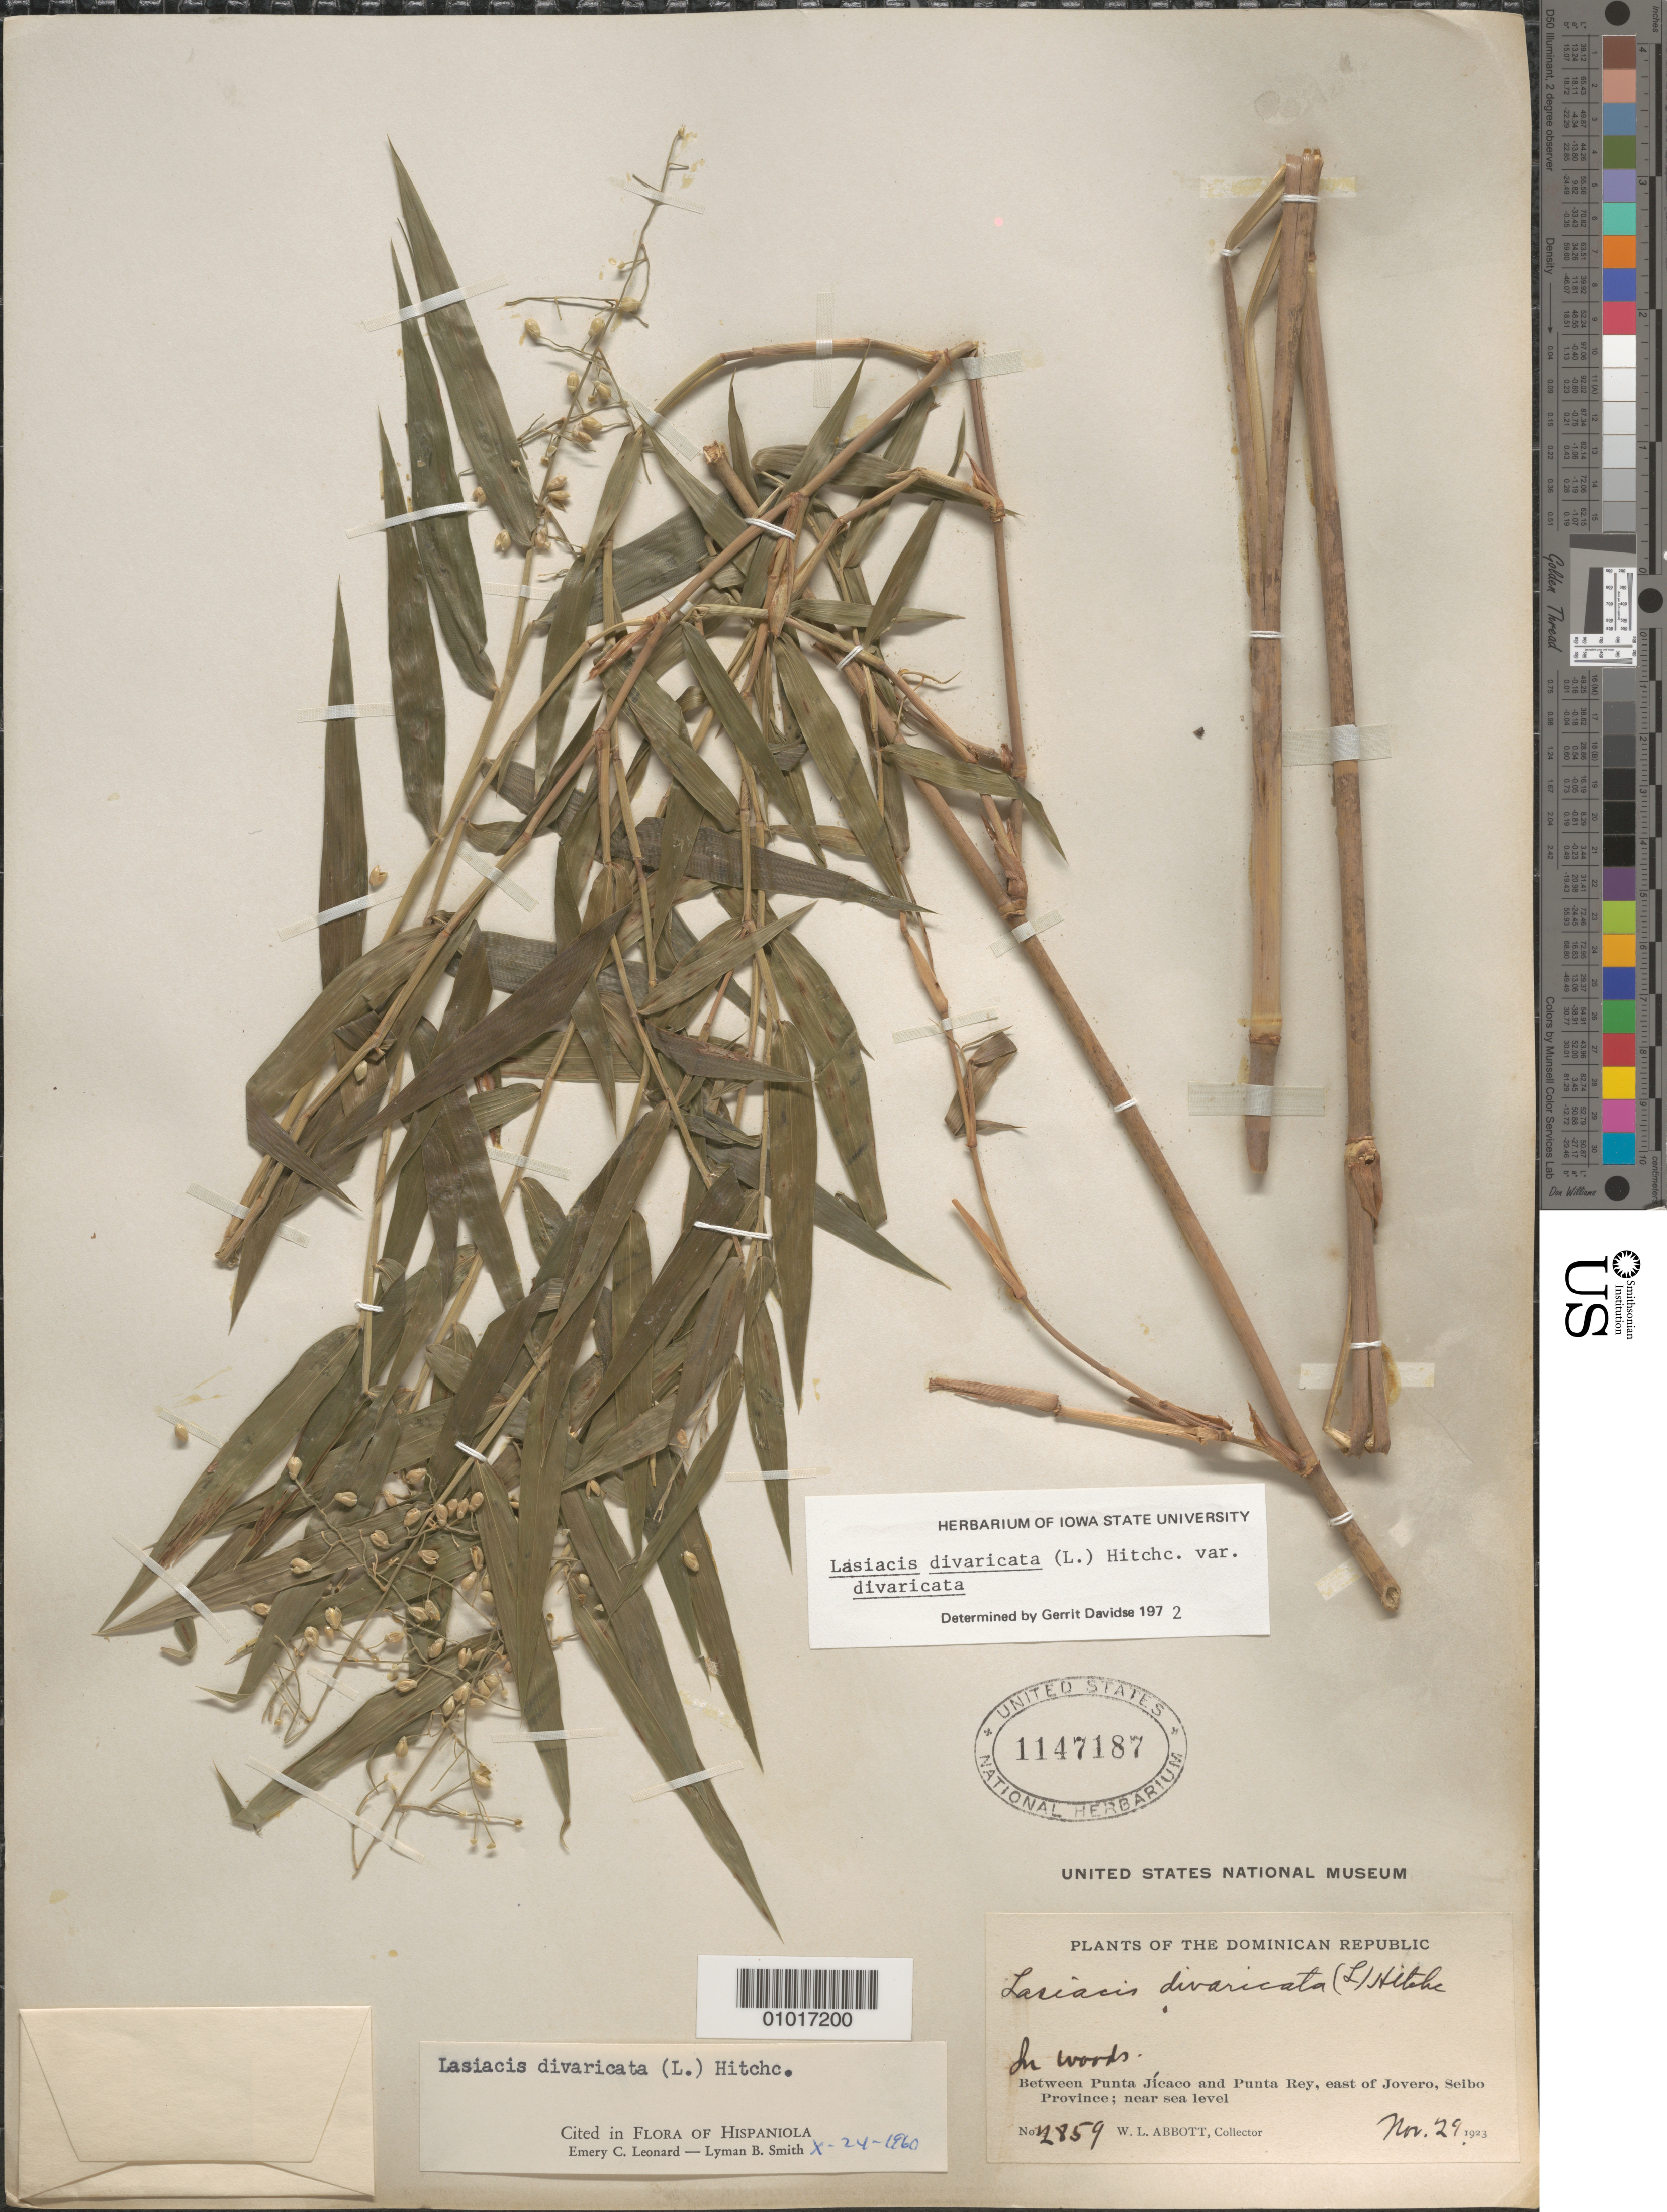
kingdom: Plantae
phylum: Tracheophyta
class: Liliopsida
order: Poales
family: Poaceae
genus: Lasiacis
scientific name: Lasiacis divaricata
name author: (L.) Hitchc.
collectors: W. L. Abbott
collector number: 2859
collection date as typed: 29 Nov 1923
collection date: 1923-11-29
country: Dominican Republic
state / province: El Seibo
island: Hispaniola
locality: Between Punta Jicaco and Punta Rey, east of Jovero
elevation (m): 0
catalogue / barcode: US 1147187